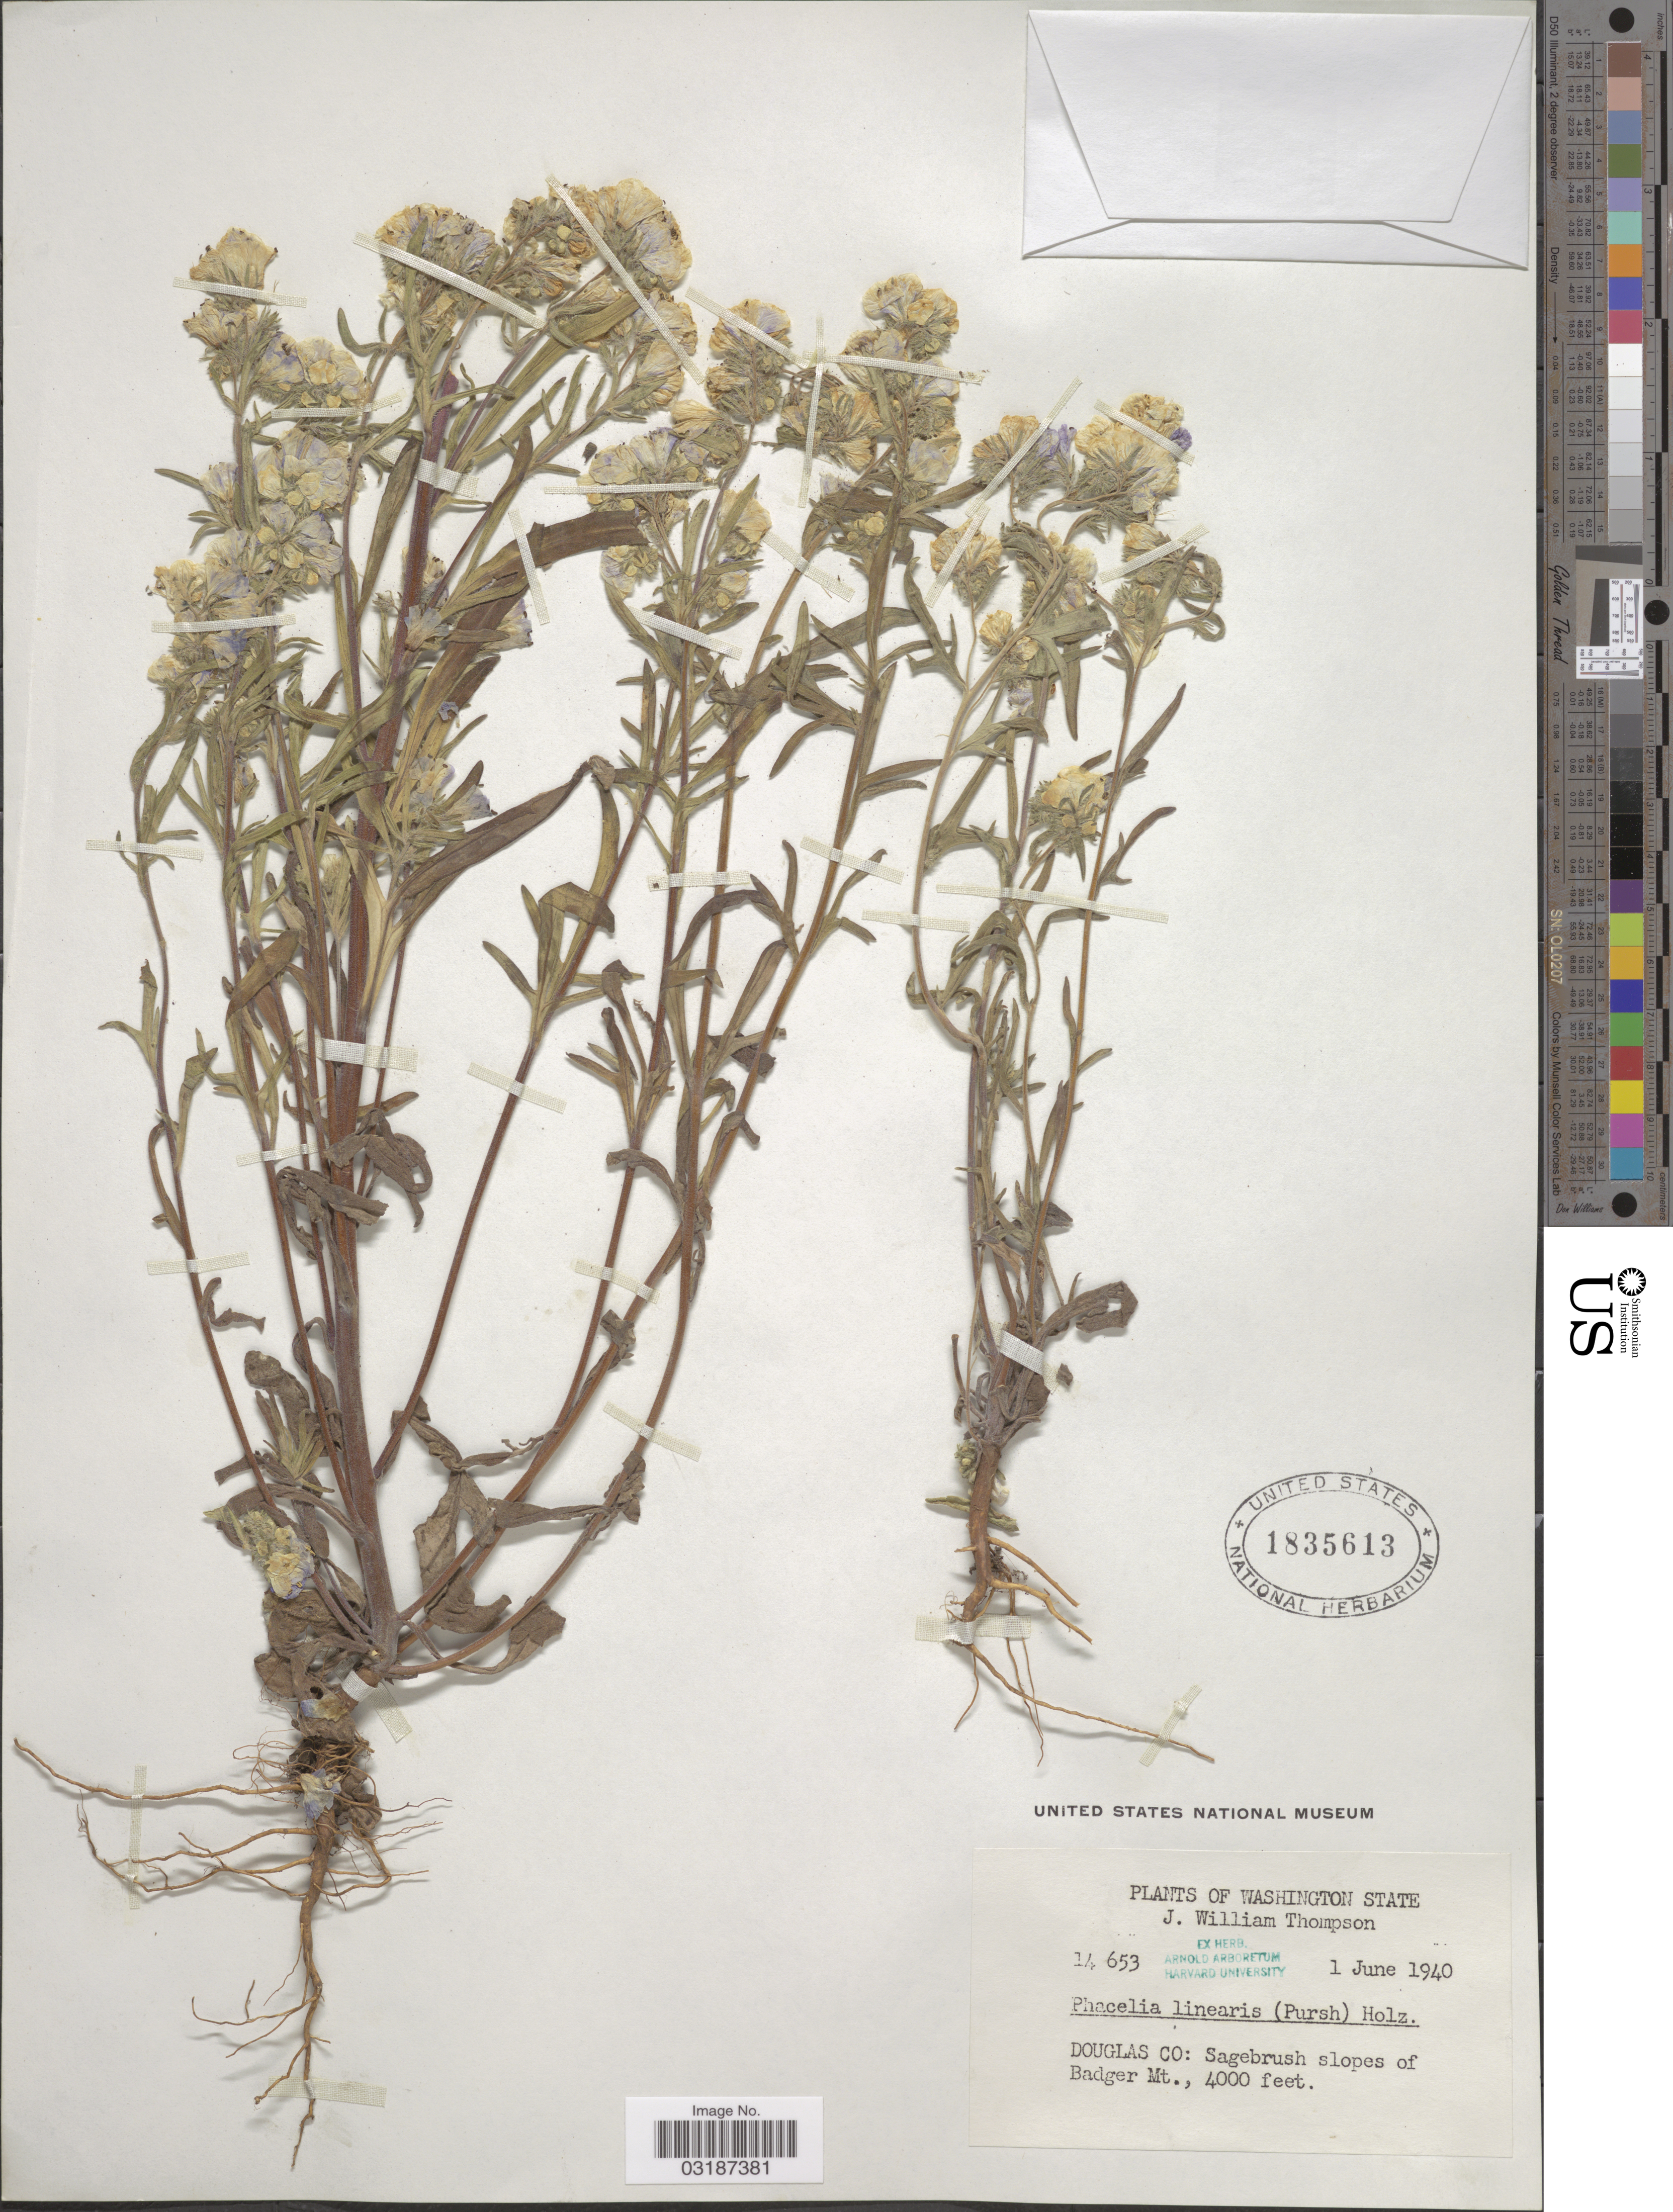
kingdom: Plantae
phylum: Tracheophyta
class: Magnoliopsida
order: Boraginales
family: Hydrophyllaceae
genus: Phacelia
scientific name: Phacelia linearis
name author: (Pursh) Holz.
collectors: J. W. Thompson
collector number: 14653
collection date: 1940-06-01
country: United States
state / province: Washington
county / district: Douglas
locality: Douglas Co: Sagebrush slopes of Badger Mt.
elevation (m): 1219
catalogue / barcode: US 1835613